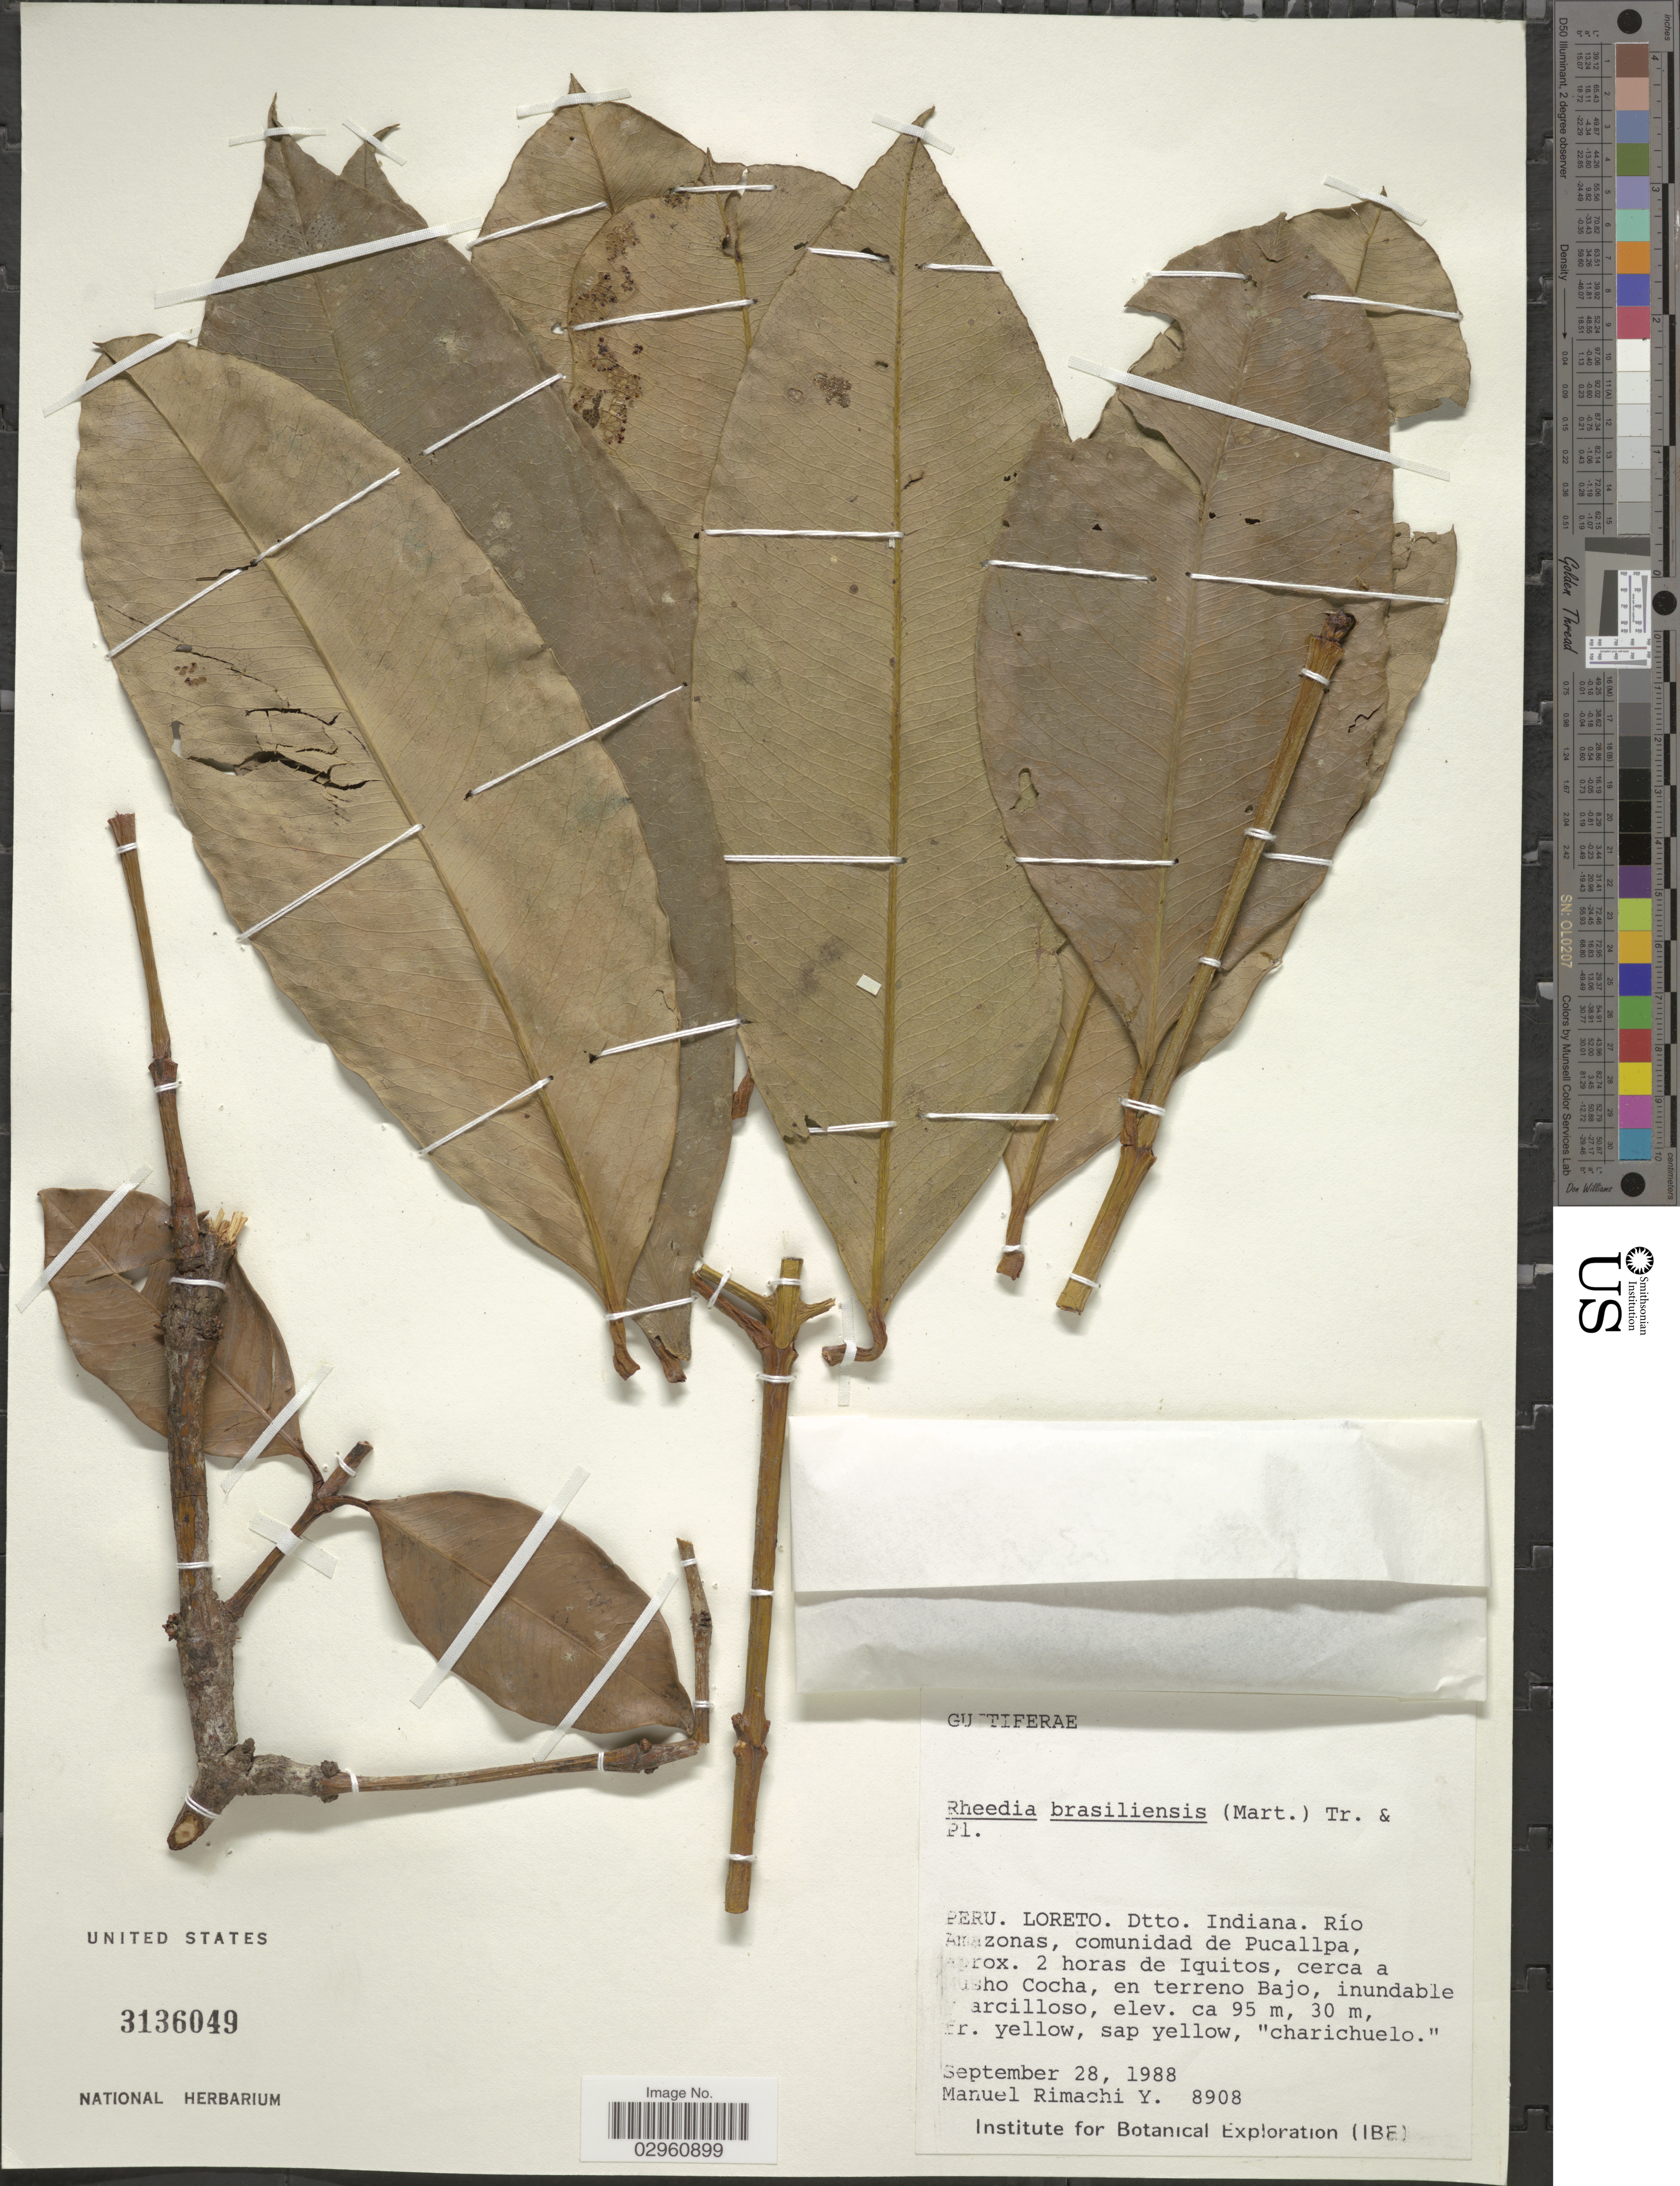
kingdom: Plantae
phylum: Tracheophyta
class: Magnoliopsida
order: Malpighiales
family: Clusiaceae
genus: Garcinia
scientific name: Garcinia sp.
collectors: M. Rimachi Y.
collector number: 8908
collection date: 1988-09-28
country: Peru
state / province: Loreto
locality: Dtto. Indiana. Río Amazonas, comunidad de Pucallpa, cerca a Musho Cocha, en terreno Bajo.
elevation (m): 95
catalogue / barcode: US 3136049